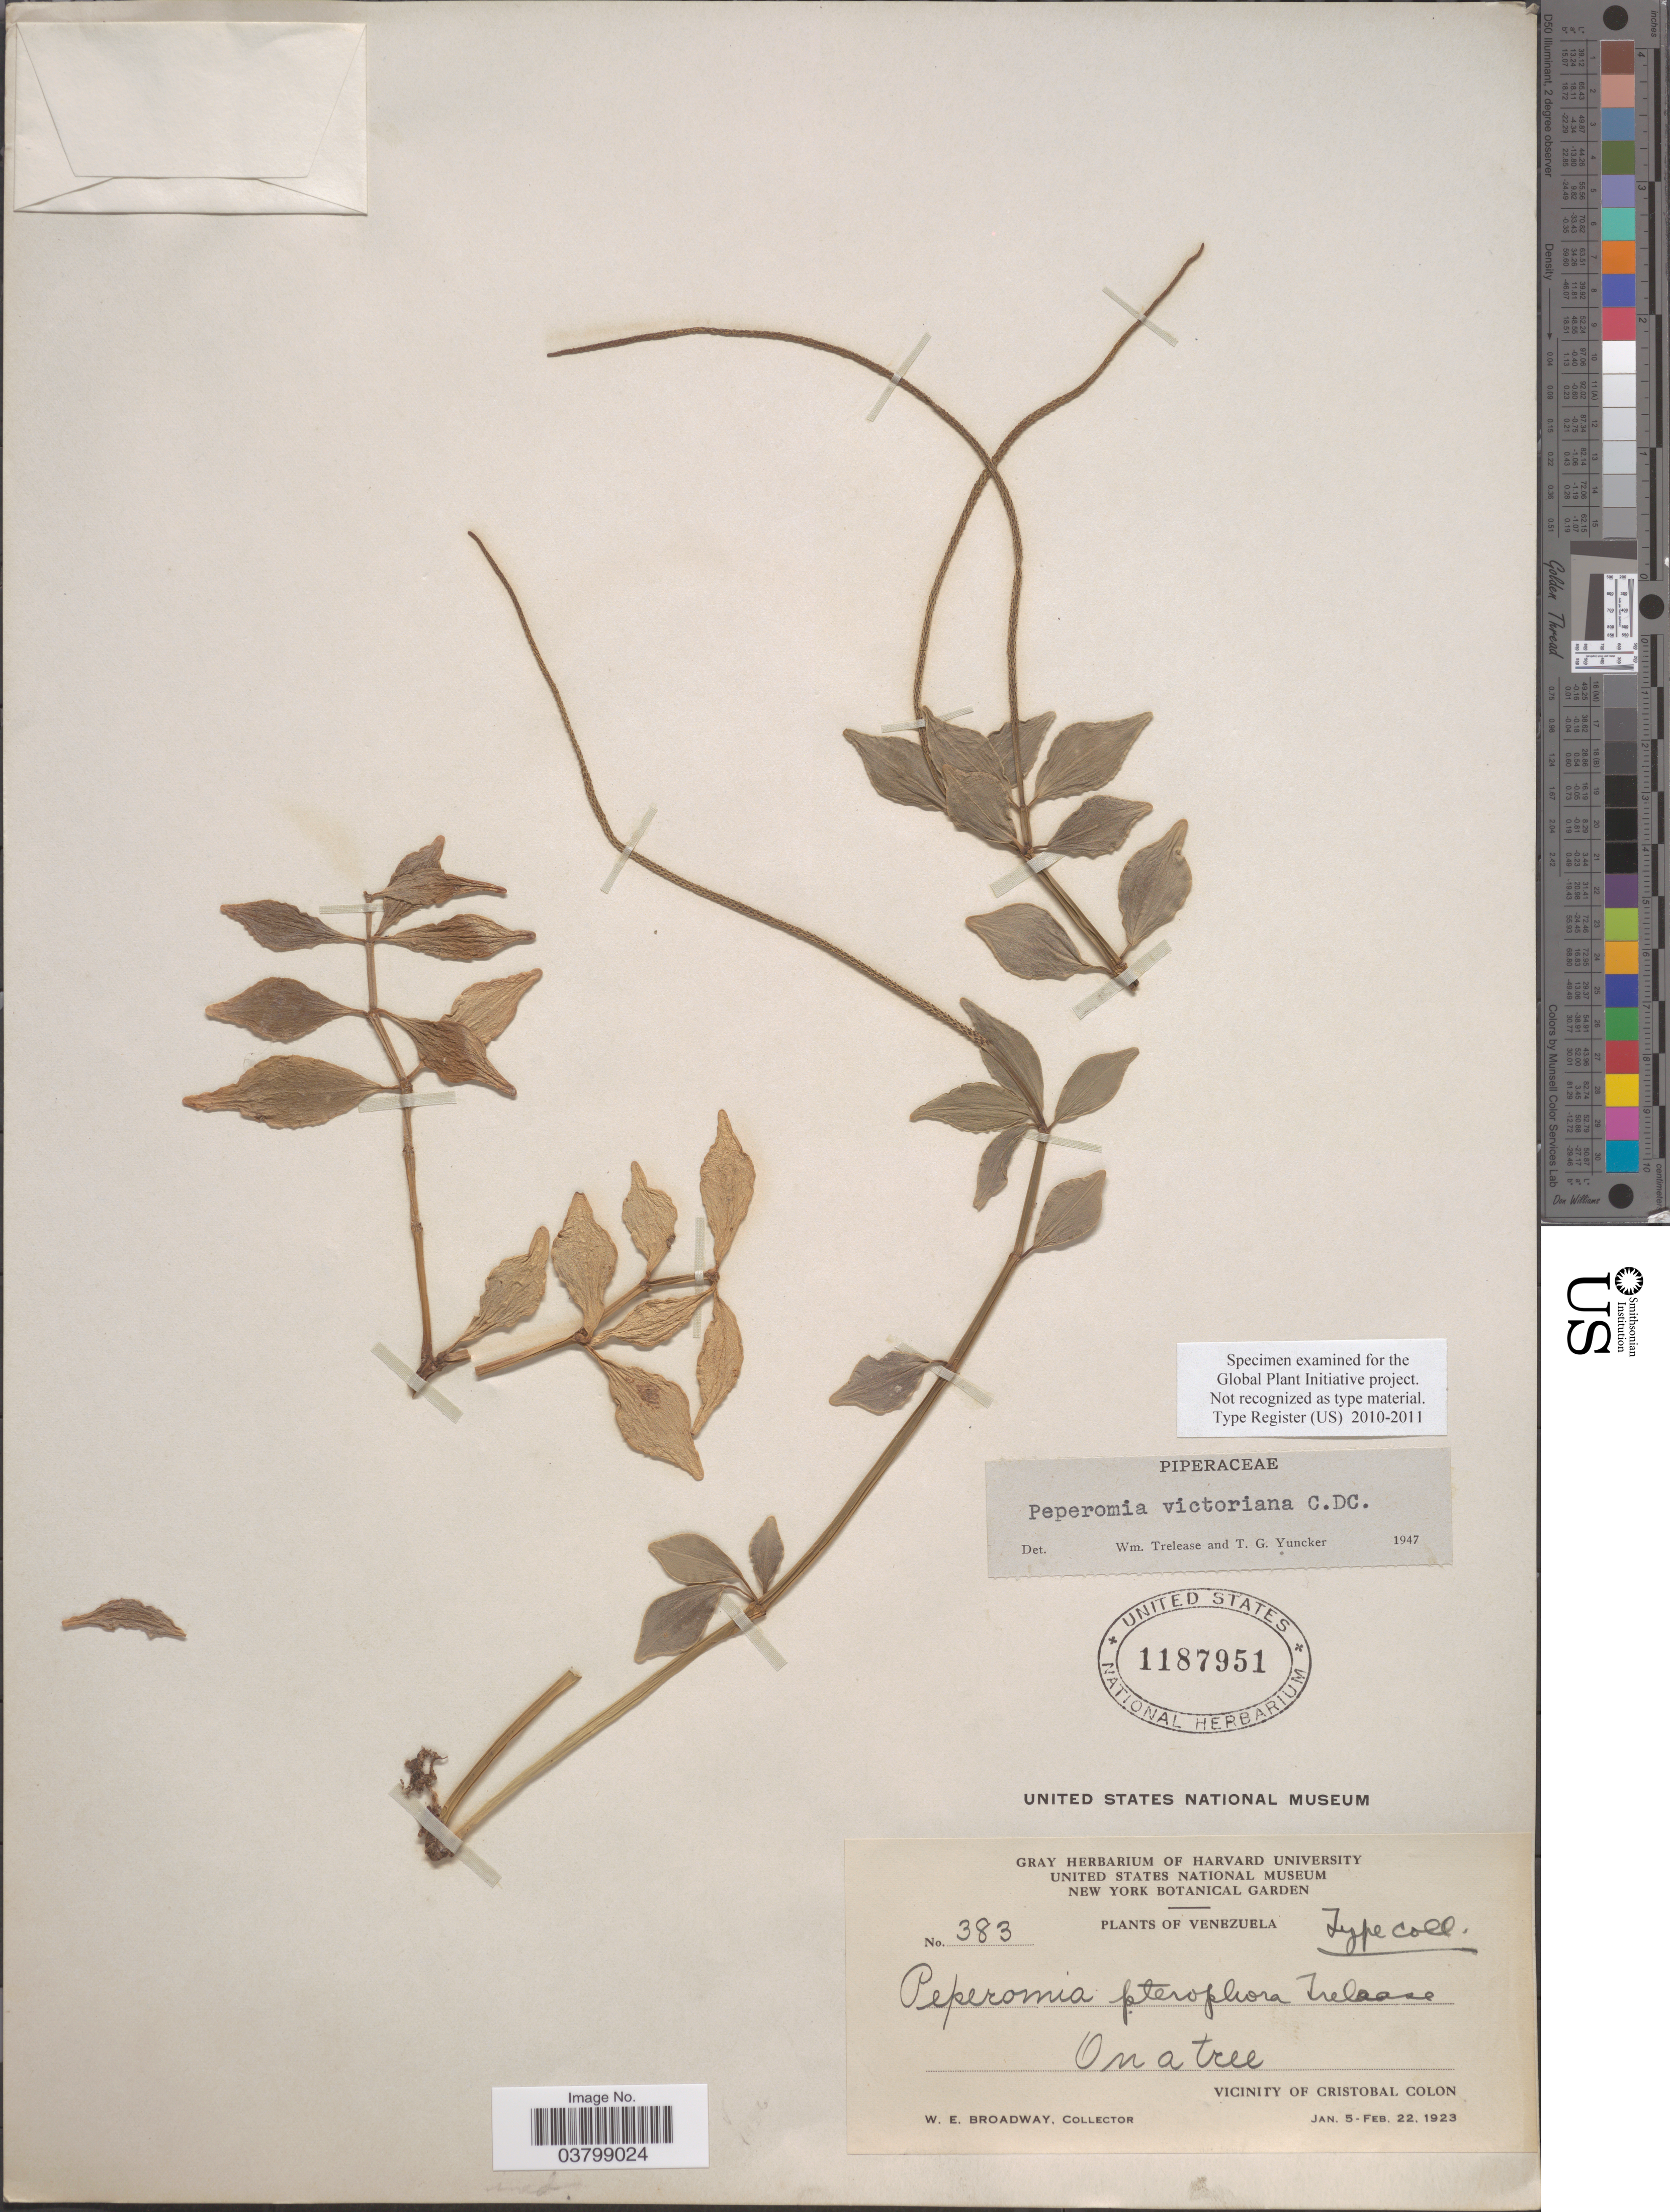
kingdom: Plantae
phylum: Tracheophyta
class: Magnoliopsida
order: Piperales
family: Piperaceae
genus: Peperomia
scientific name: Peperomia victoriana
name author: C. DC.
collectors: W. E. Broadway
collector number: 383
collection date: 1923-01-05/1923-02-22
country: Venezuela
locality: Vicinity of Cristobal Colon.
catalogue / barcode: US 1187951